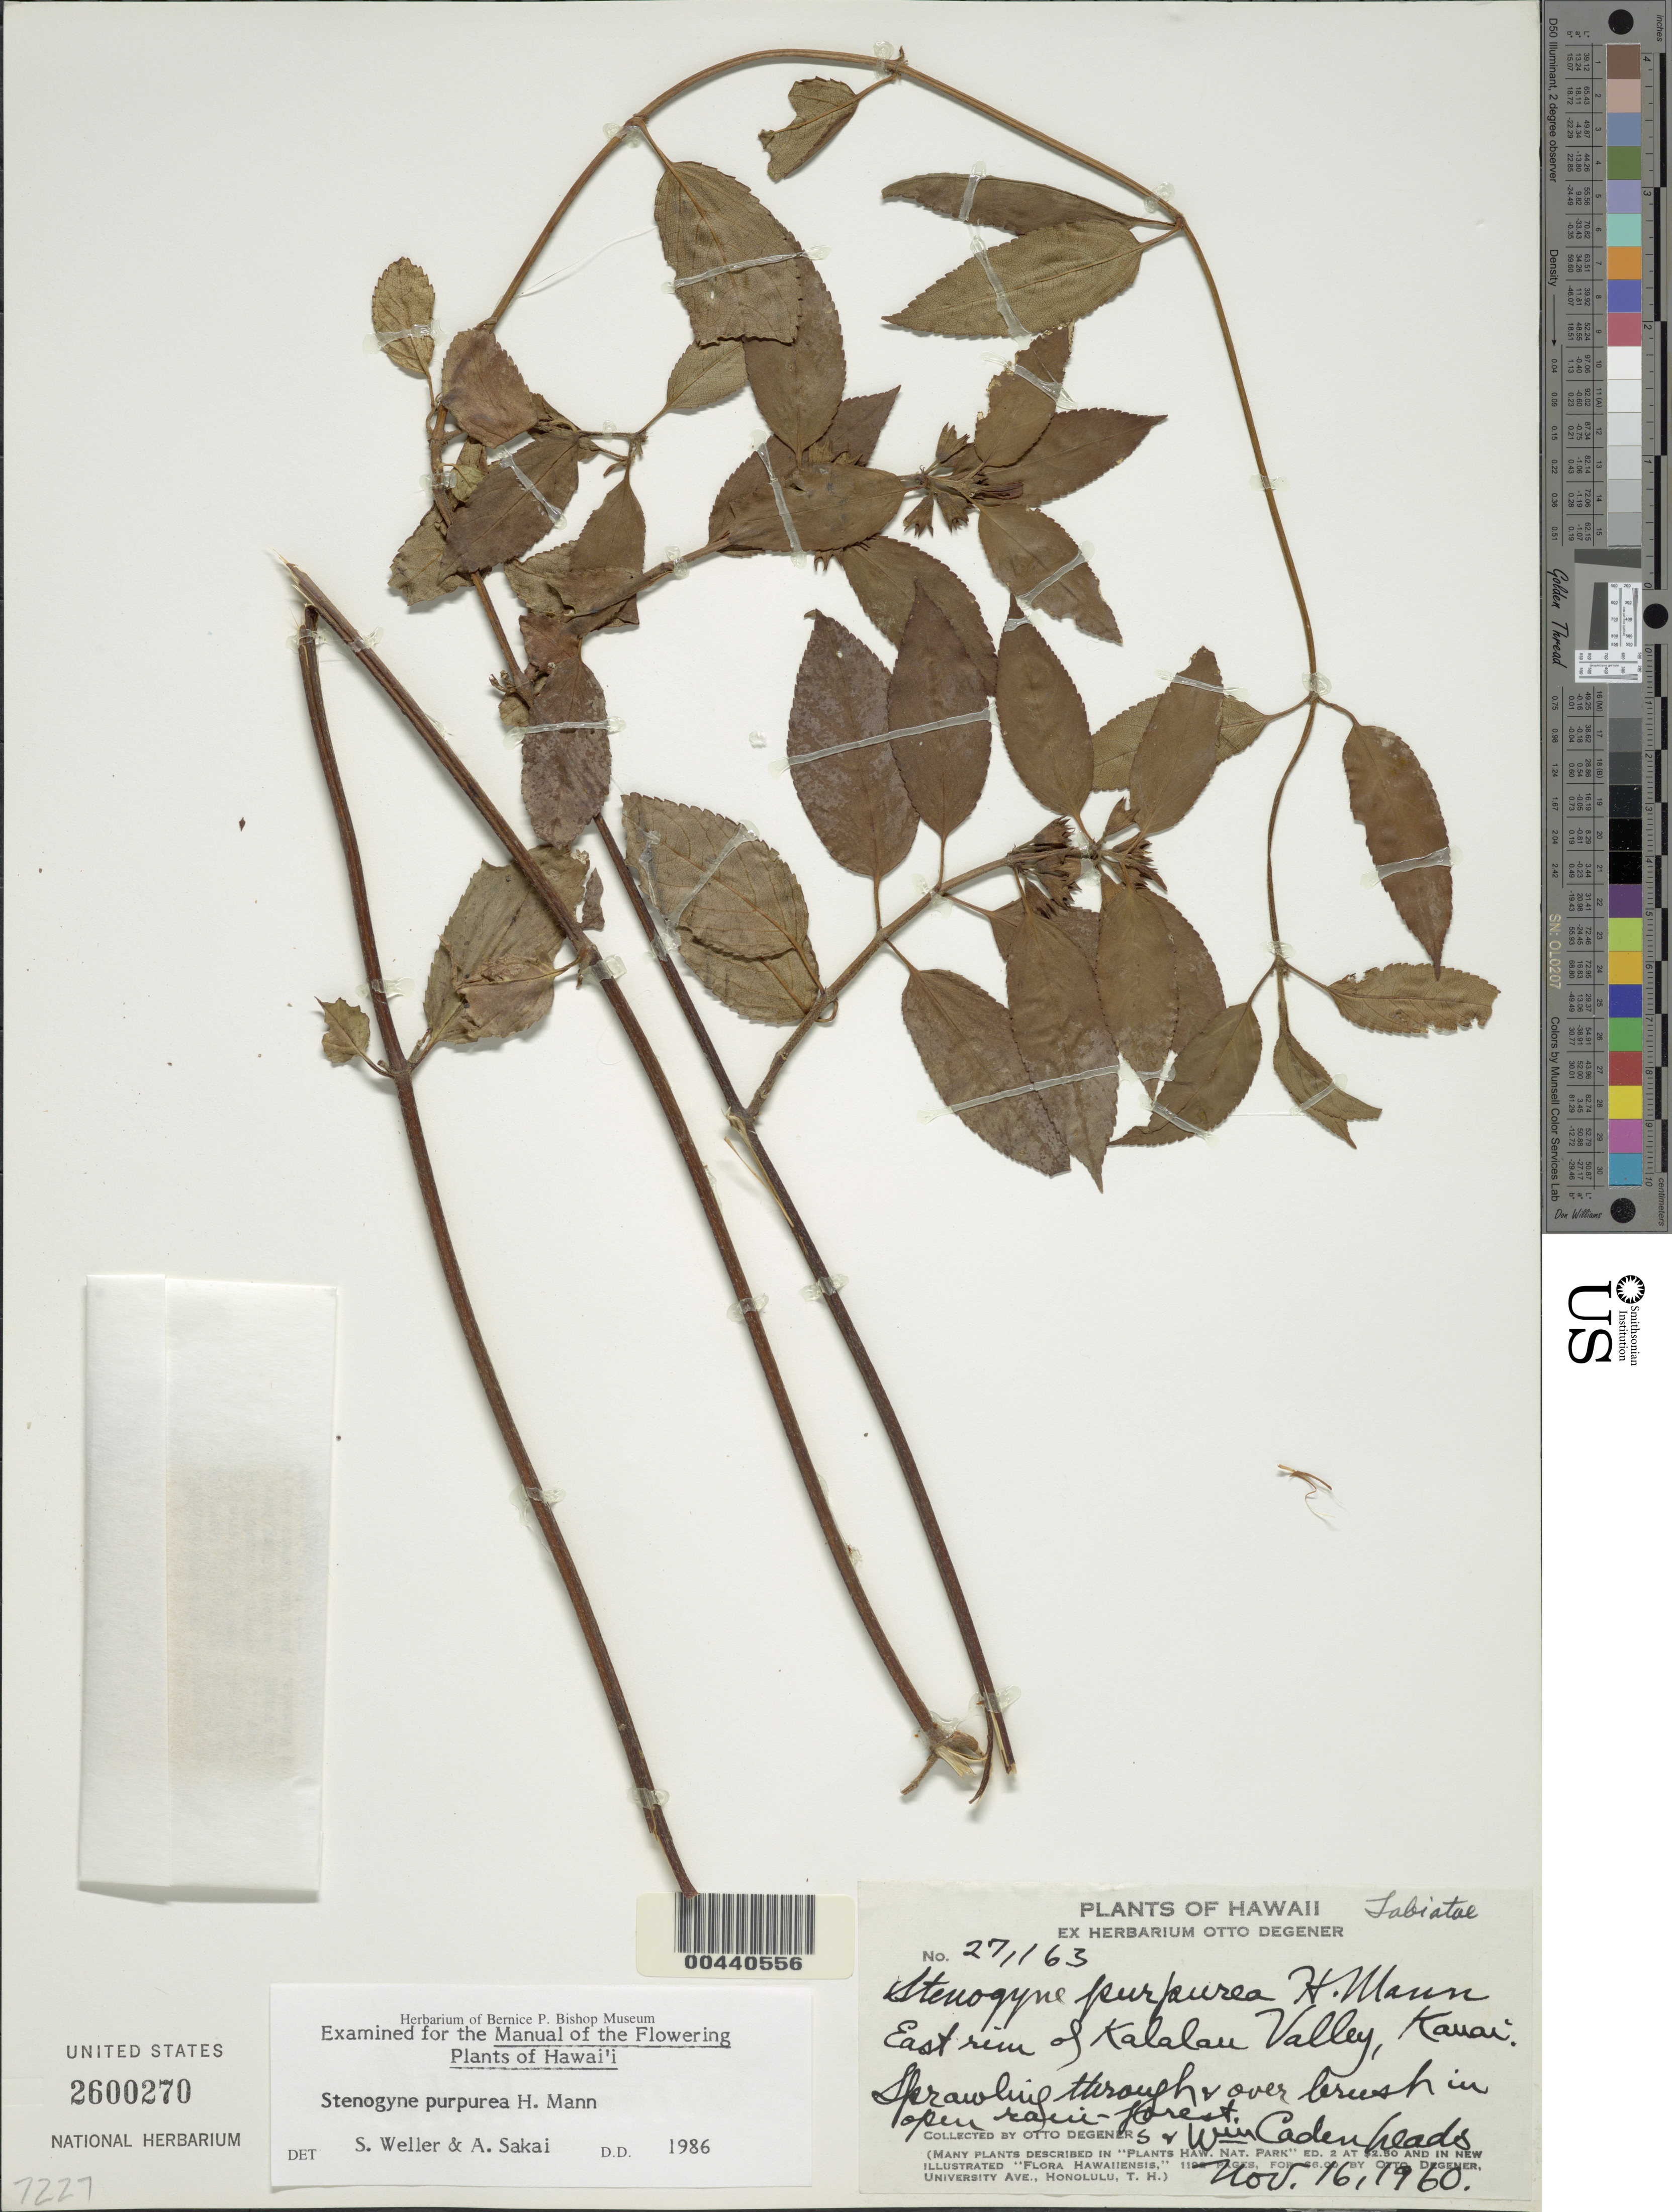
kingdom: Plantae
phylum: Tracheophyta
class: Magnoliopsida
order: Lamiales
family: Lamiaceae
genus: Stenogyne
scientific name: Stenogyne purpurea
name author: H. Mann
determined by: Weller, Stephen G., (UNITED STATES)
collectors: O. Degener, O. Degener & W. Cadenheads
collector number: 27163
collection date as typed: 16 Nov 1960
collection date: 1960-11-16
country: United States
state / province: Hawaii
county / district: Kaui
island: Kaua'i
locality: E rim of Kalalau Valley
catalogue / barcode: US 2600270